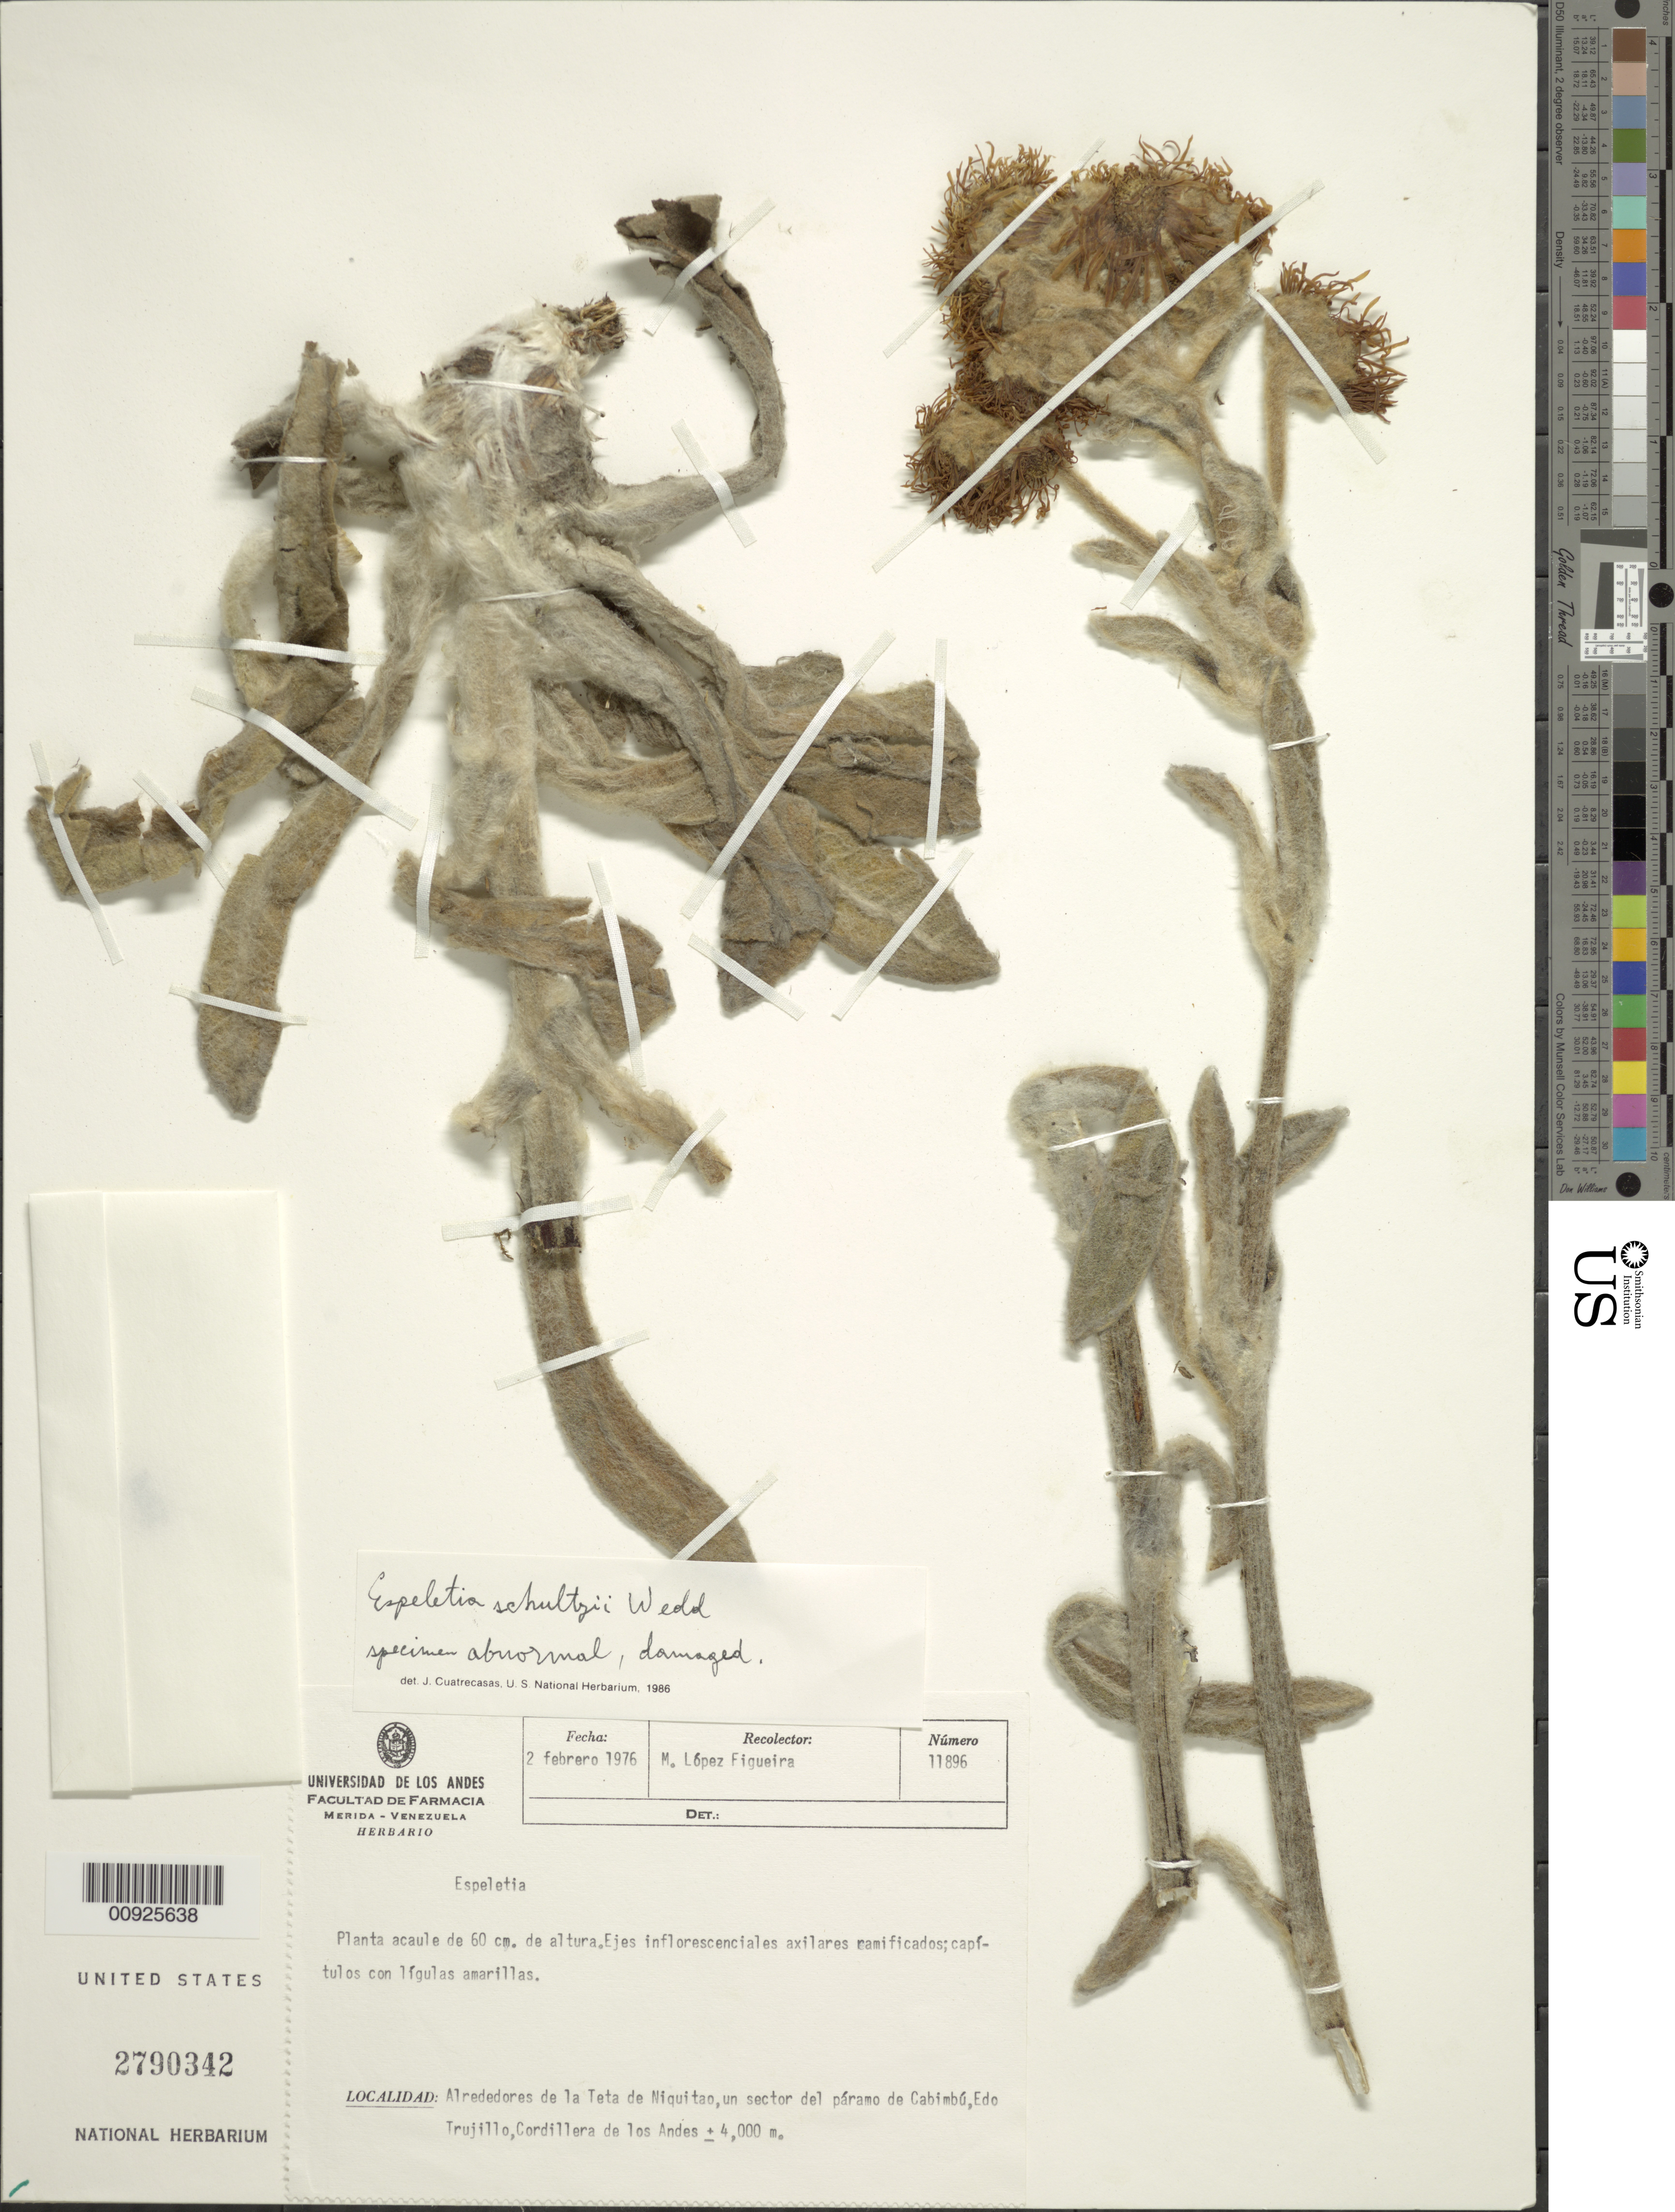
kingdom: Plantae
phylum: Tracheophyta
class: Magnoliopsida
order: Asterales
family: Asteraceae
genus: Espeletia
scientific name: Espeletia schultzii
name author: Wedd.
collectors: M. López Figueiras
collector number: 11896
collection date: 1976-02-02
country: Venezuela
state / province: Trujillo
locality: P. de Cabimbú. Alrededores de la Teta de Niquitao, un sector del páramo de Cabimbú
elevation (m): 4000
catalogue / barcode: US 2790342